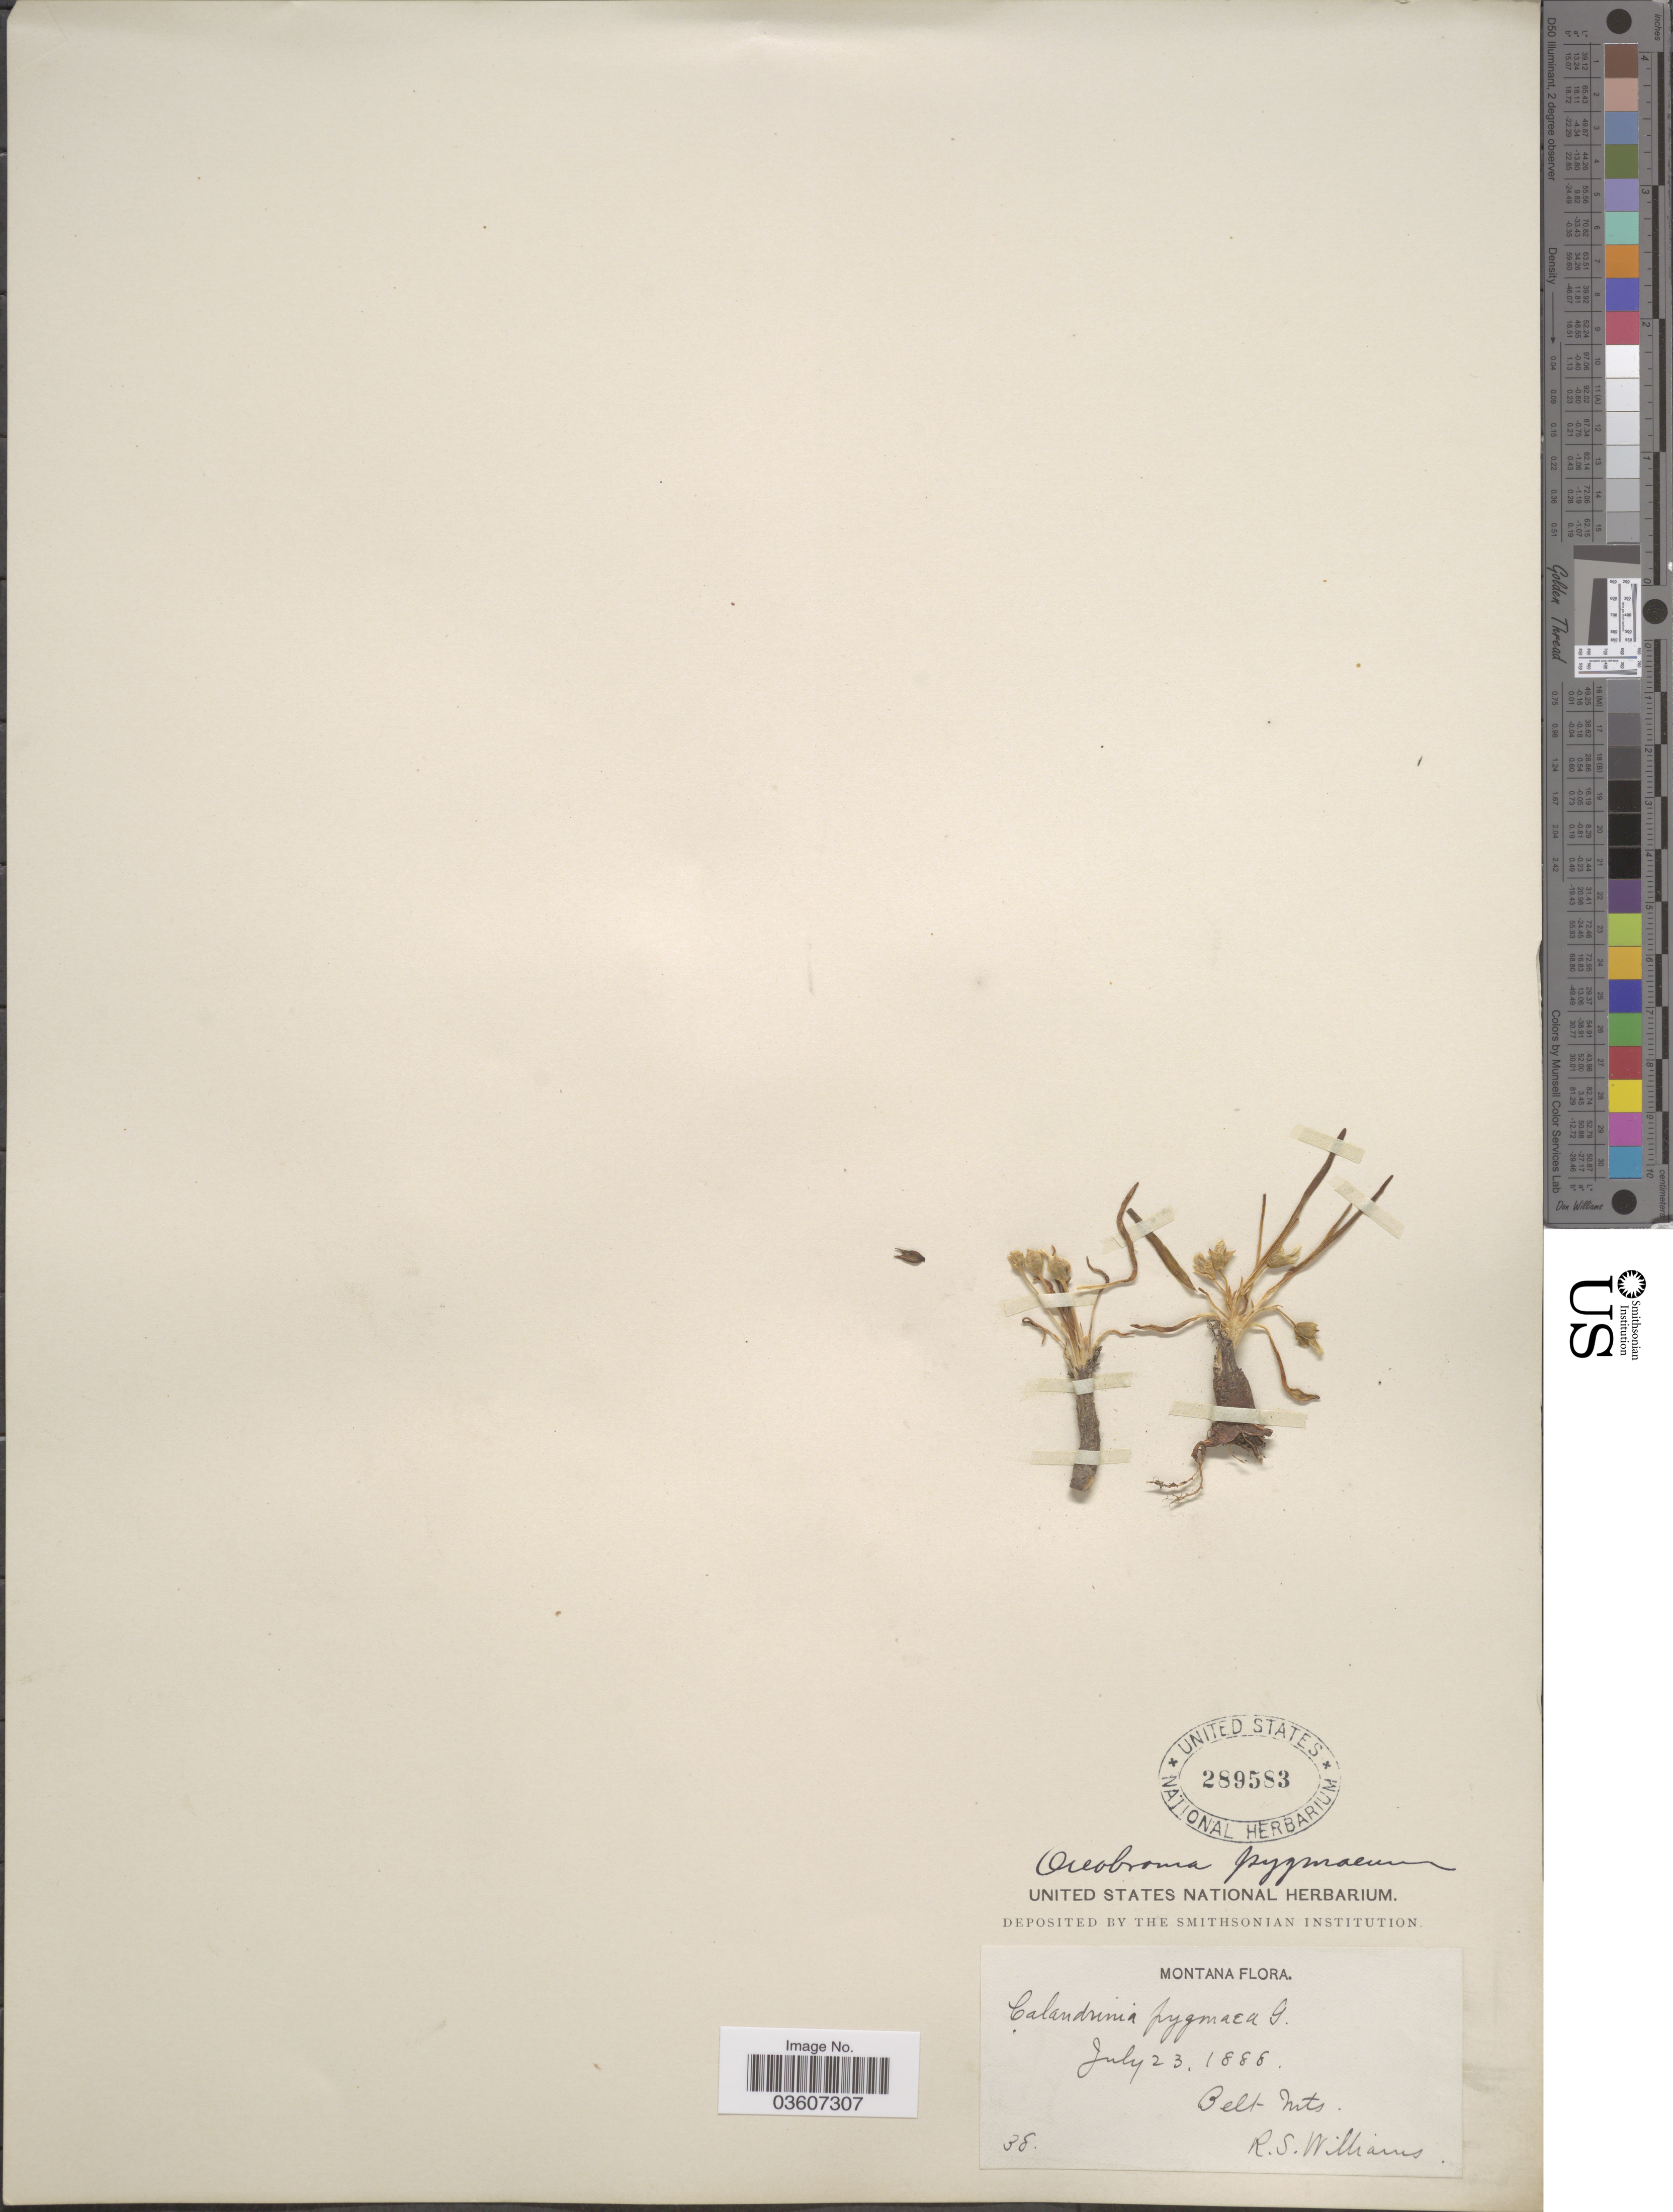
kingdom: Plantae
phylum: Tracheophyta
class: Magnoliopsida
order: Caryophyllales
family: Montiaceae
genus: Lewisia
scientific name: Lewisia pygmaea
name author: (A. Gray) B.L. Rob.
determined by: Strong, Mark T., (BOT), Smithsonian Institution - National Museum of Natural History (UNITED STATES)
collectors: R. S. Williams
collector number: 38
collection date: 1888-07-23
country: United States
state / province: Montana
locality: Belt Mts.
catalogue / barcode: US 289583